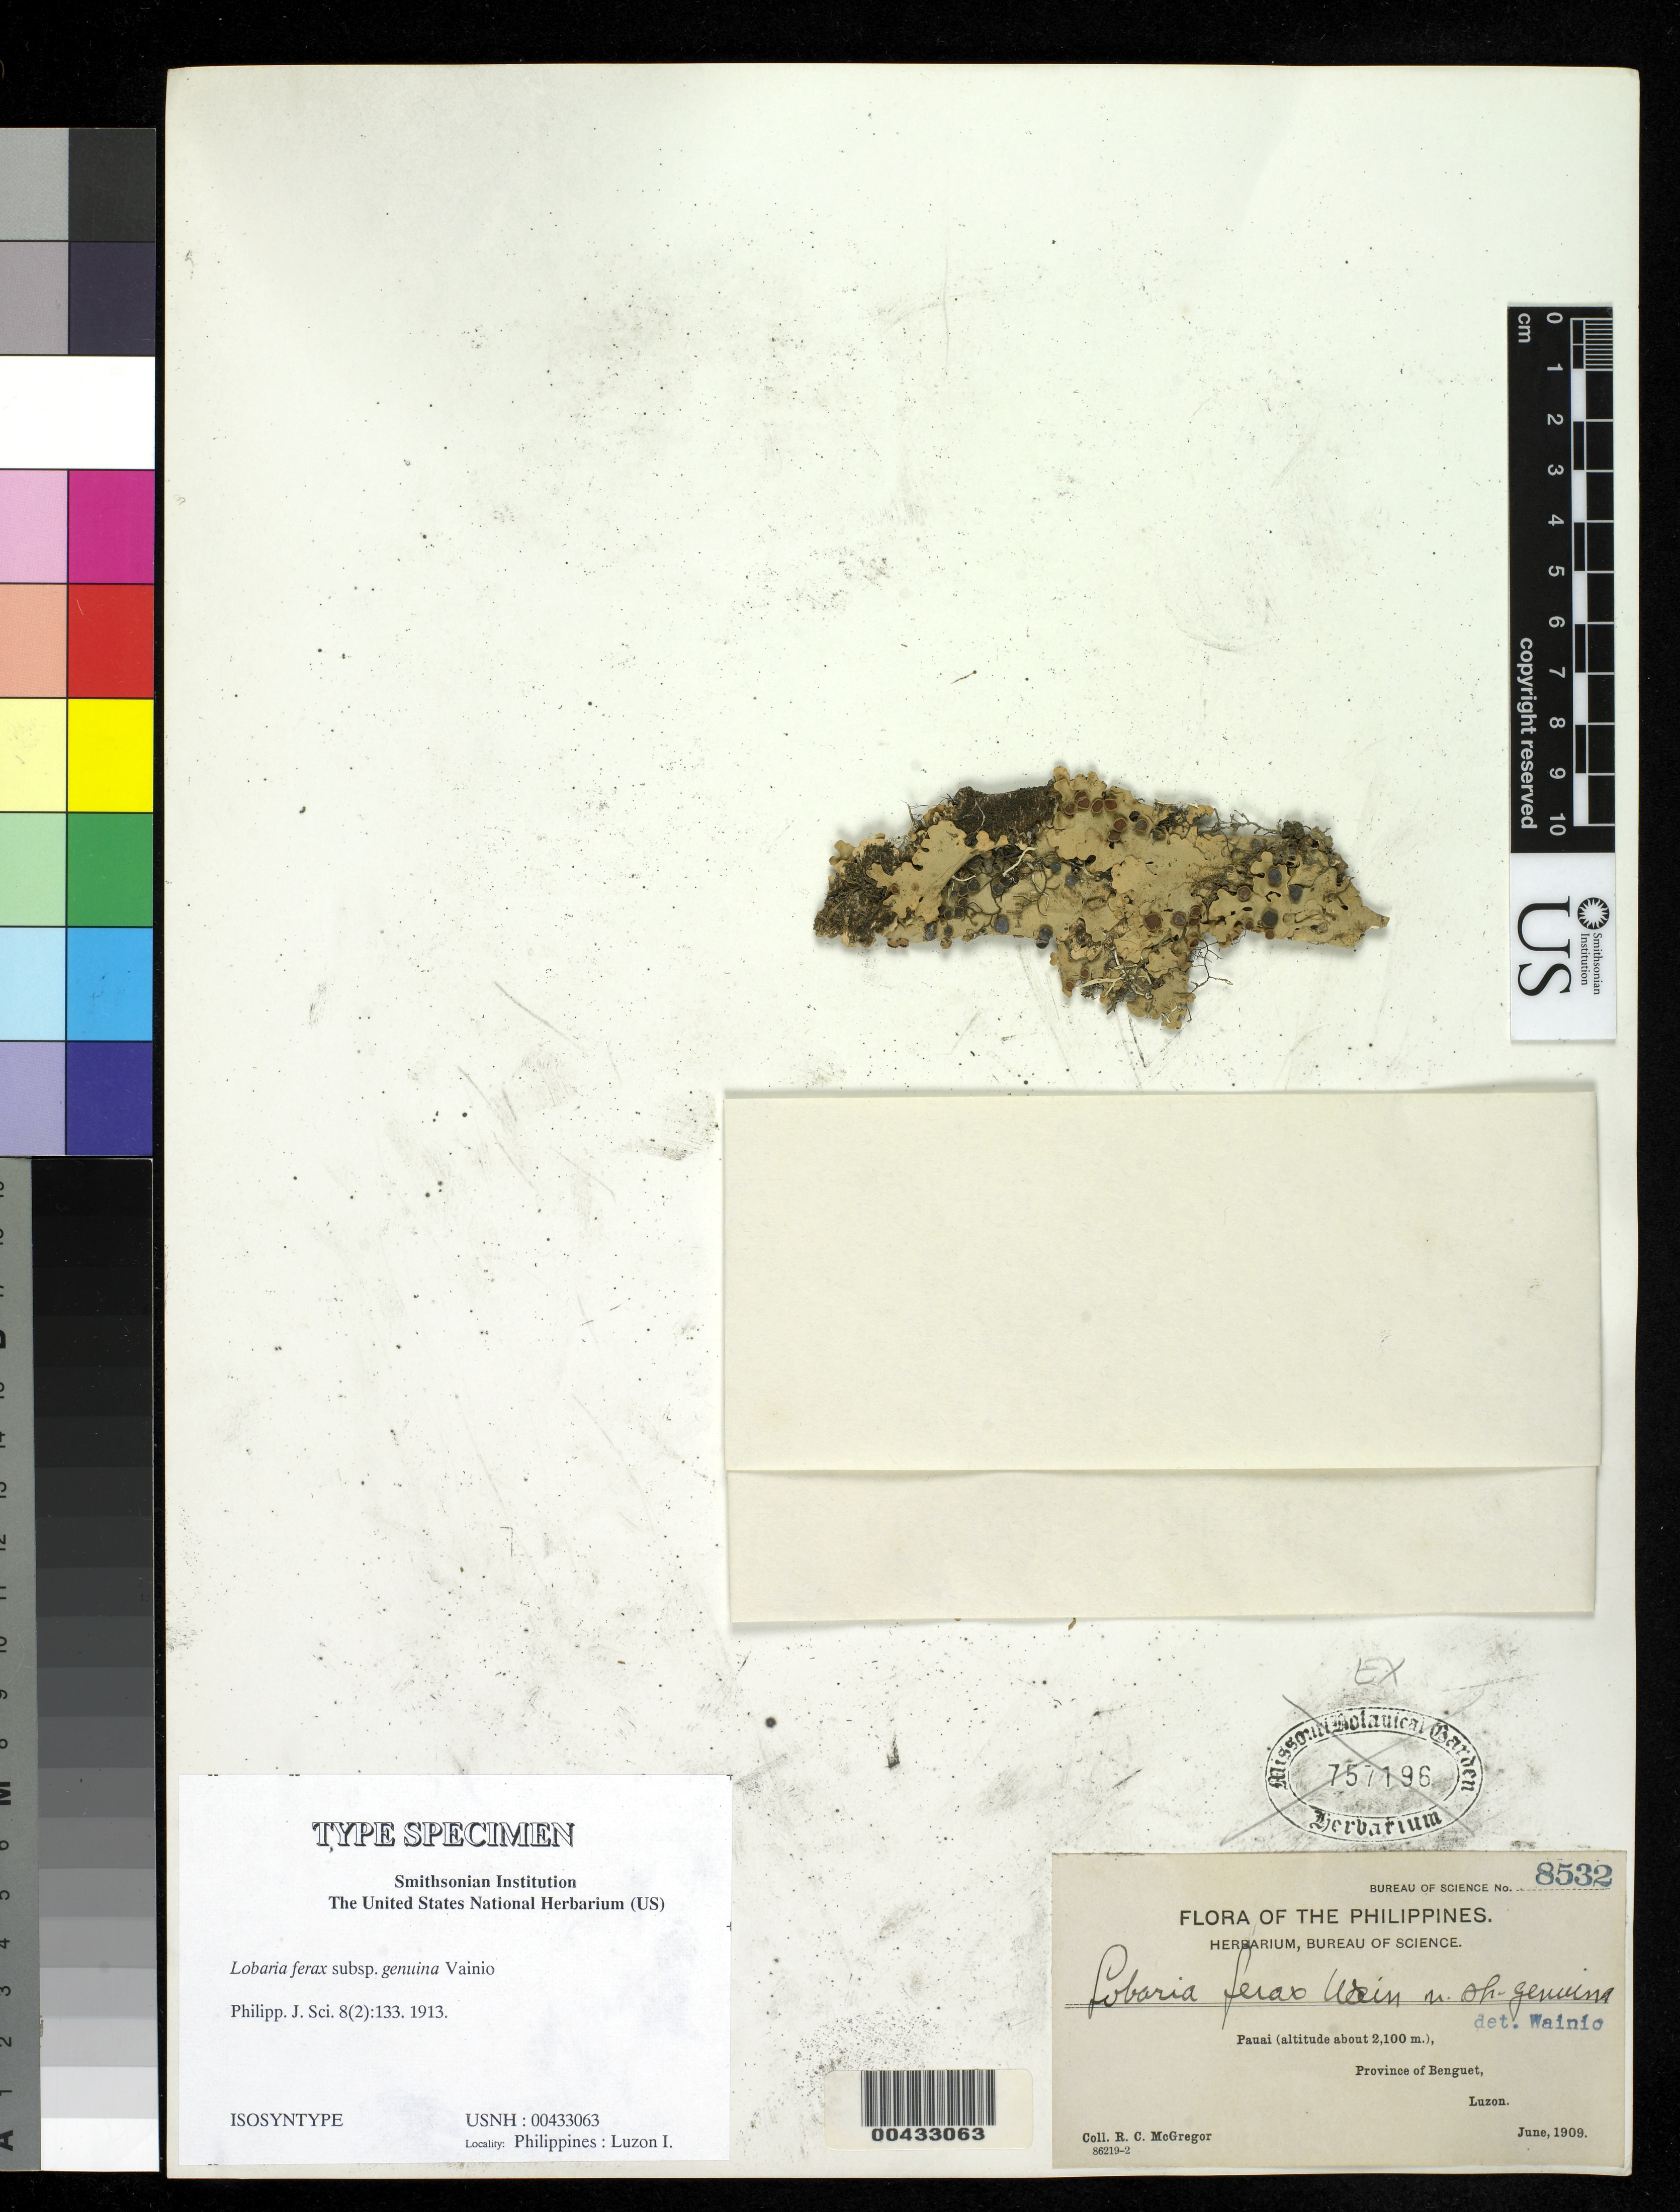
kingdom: Fungi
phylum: Ascomycota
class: Lecanoromycetes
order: Peltigerales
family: Lobariaceae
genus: Lobaria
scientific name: Lobaria ferax subsp. genuina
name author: Vain.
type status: Isosyntype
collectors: R. C. McGregor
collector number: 8532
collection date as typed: Jun 1909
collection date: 1909-06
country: Philippines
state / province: Cordillera (Administrative Region)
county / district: Benguet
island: Luzon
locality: Pauai.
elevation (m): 2100